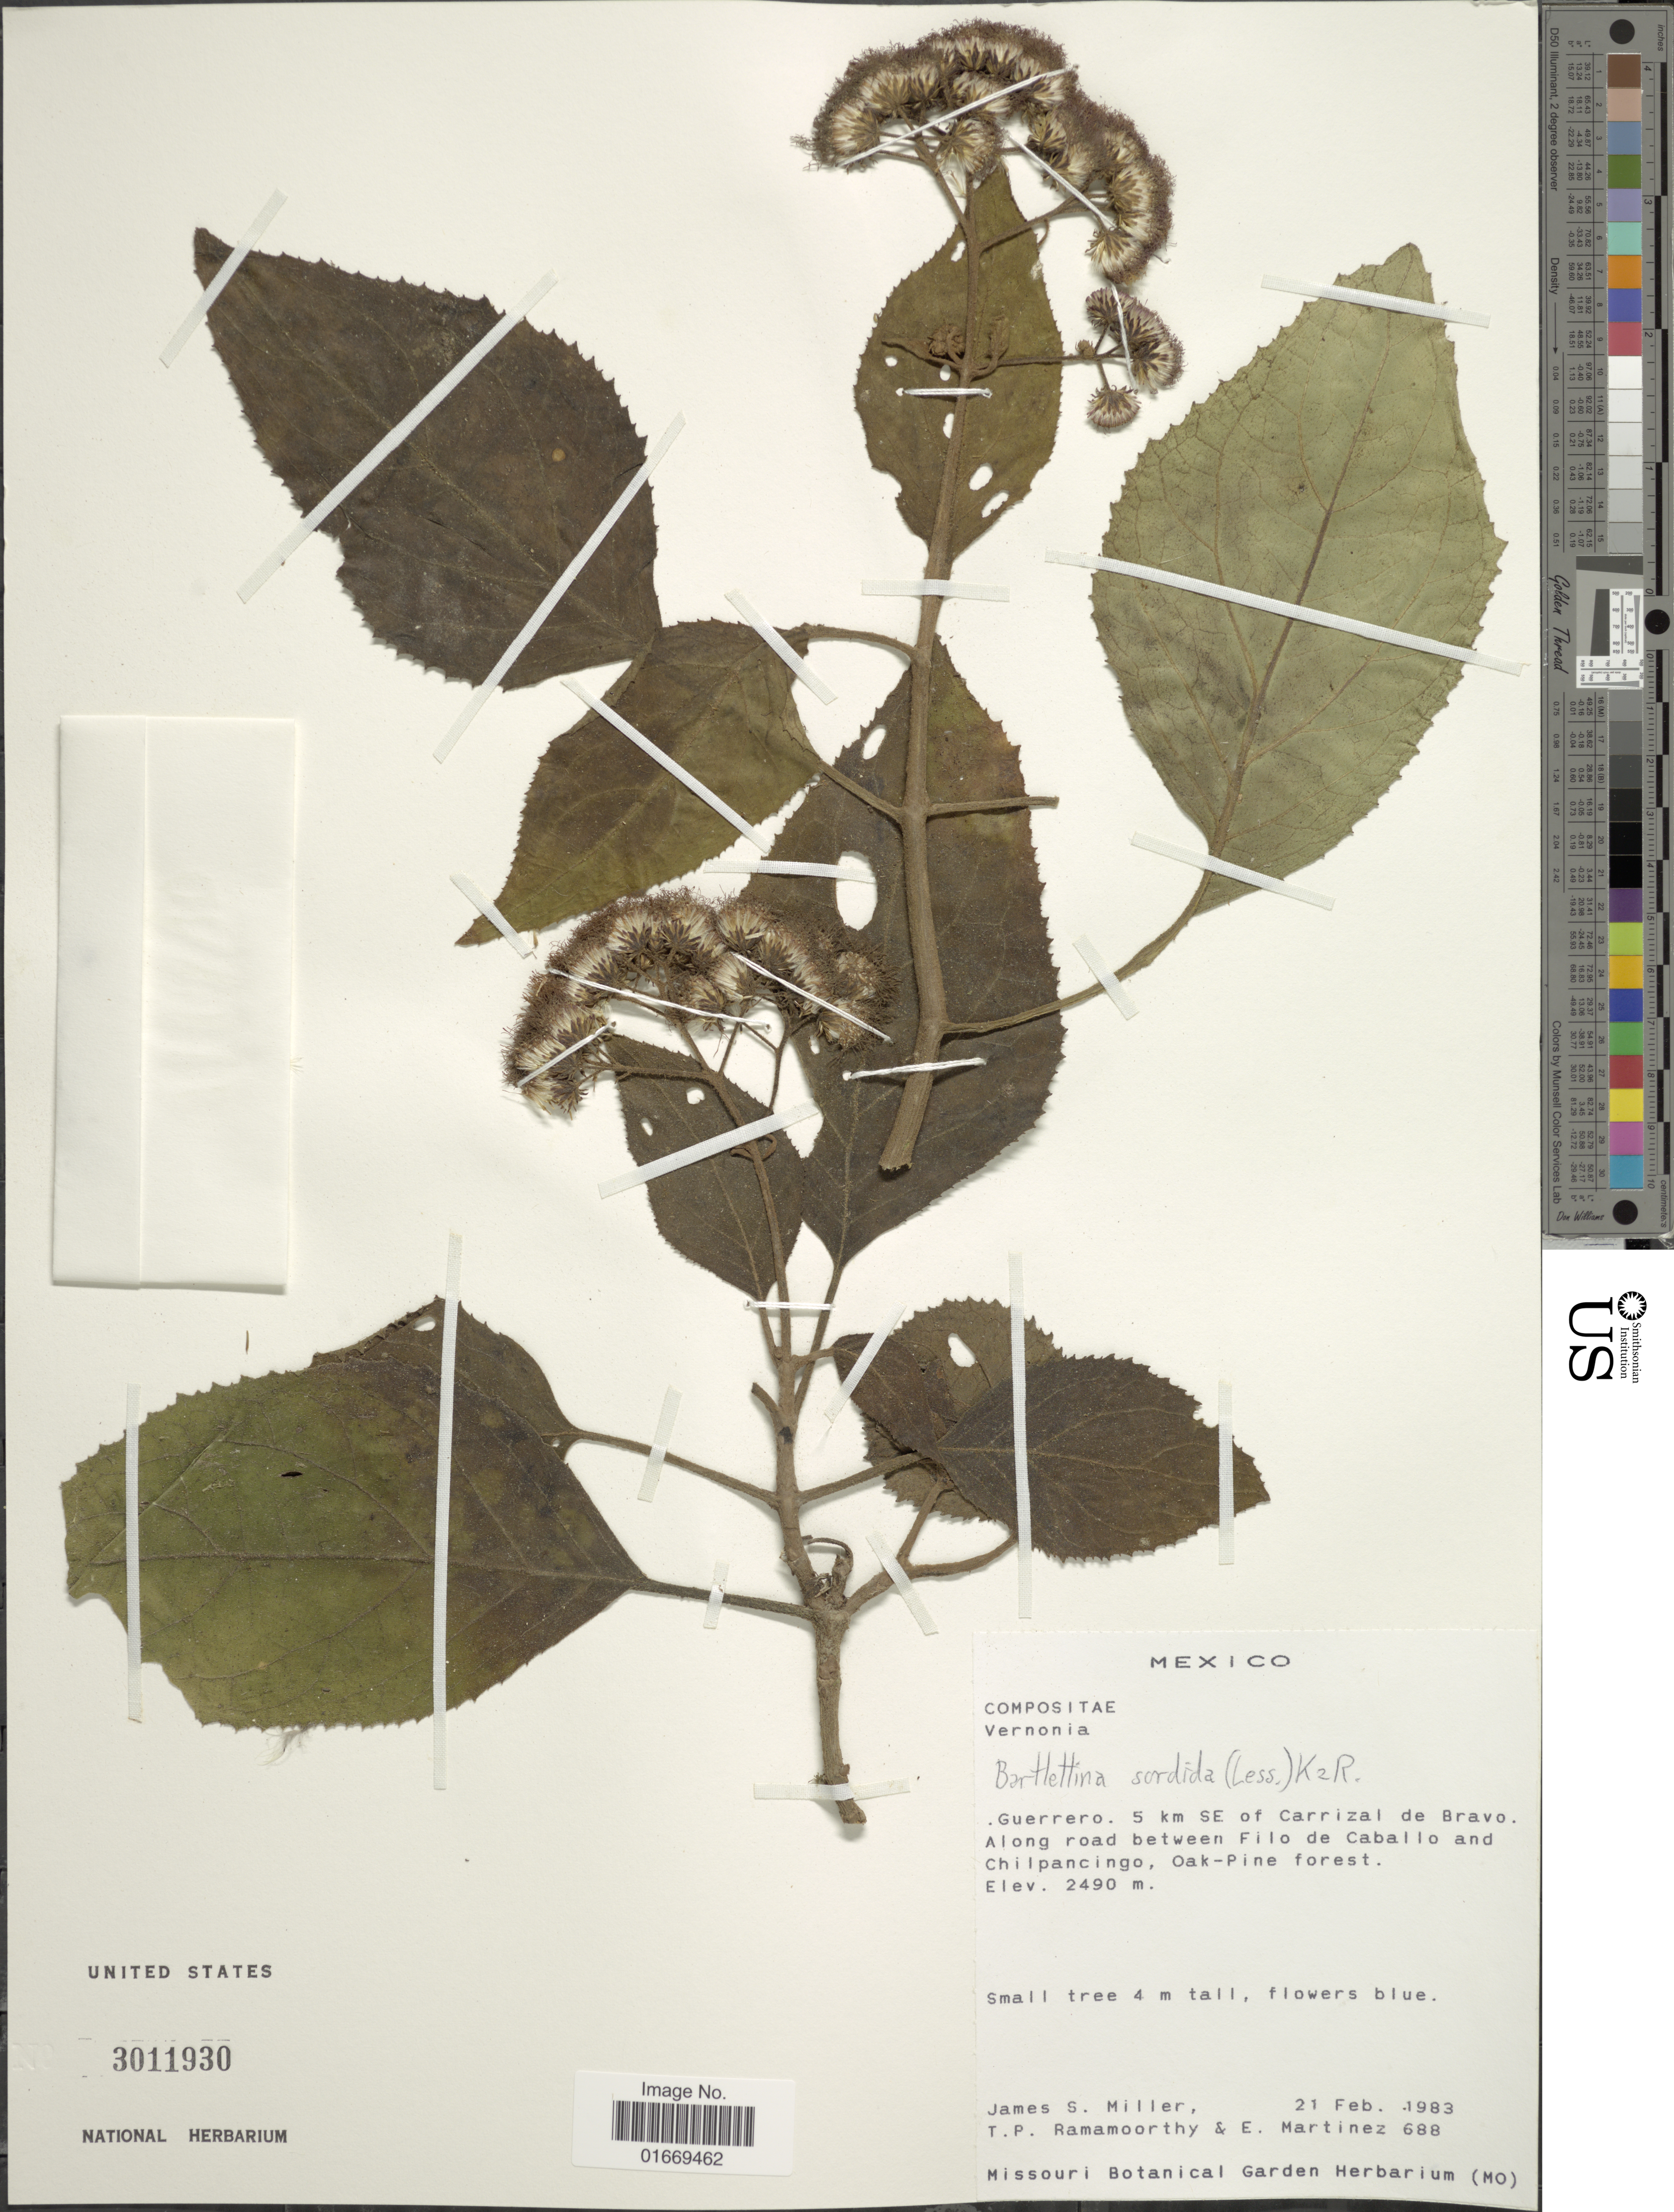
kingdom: Plantae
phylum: Tracheophyta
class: Magnoliopsida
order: Asterales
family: Asteraceae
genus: Bartlettina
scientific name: Bartlettina sordida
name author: (Less.) R.M. King & H. Rob.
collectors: J. S. Miller, T. P. Ramamoorthy & E. Martínez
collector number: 688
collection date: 1983-02-21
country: Mexico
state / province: Guerrero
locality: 5 km SE of Carrizal de Bravo. Along road between Filo de Caballo and Chilpancingo, Oak-Pine Forest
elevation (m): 2490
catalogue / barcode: US 3011930